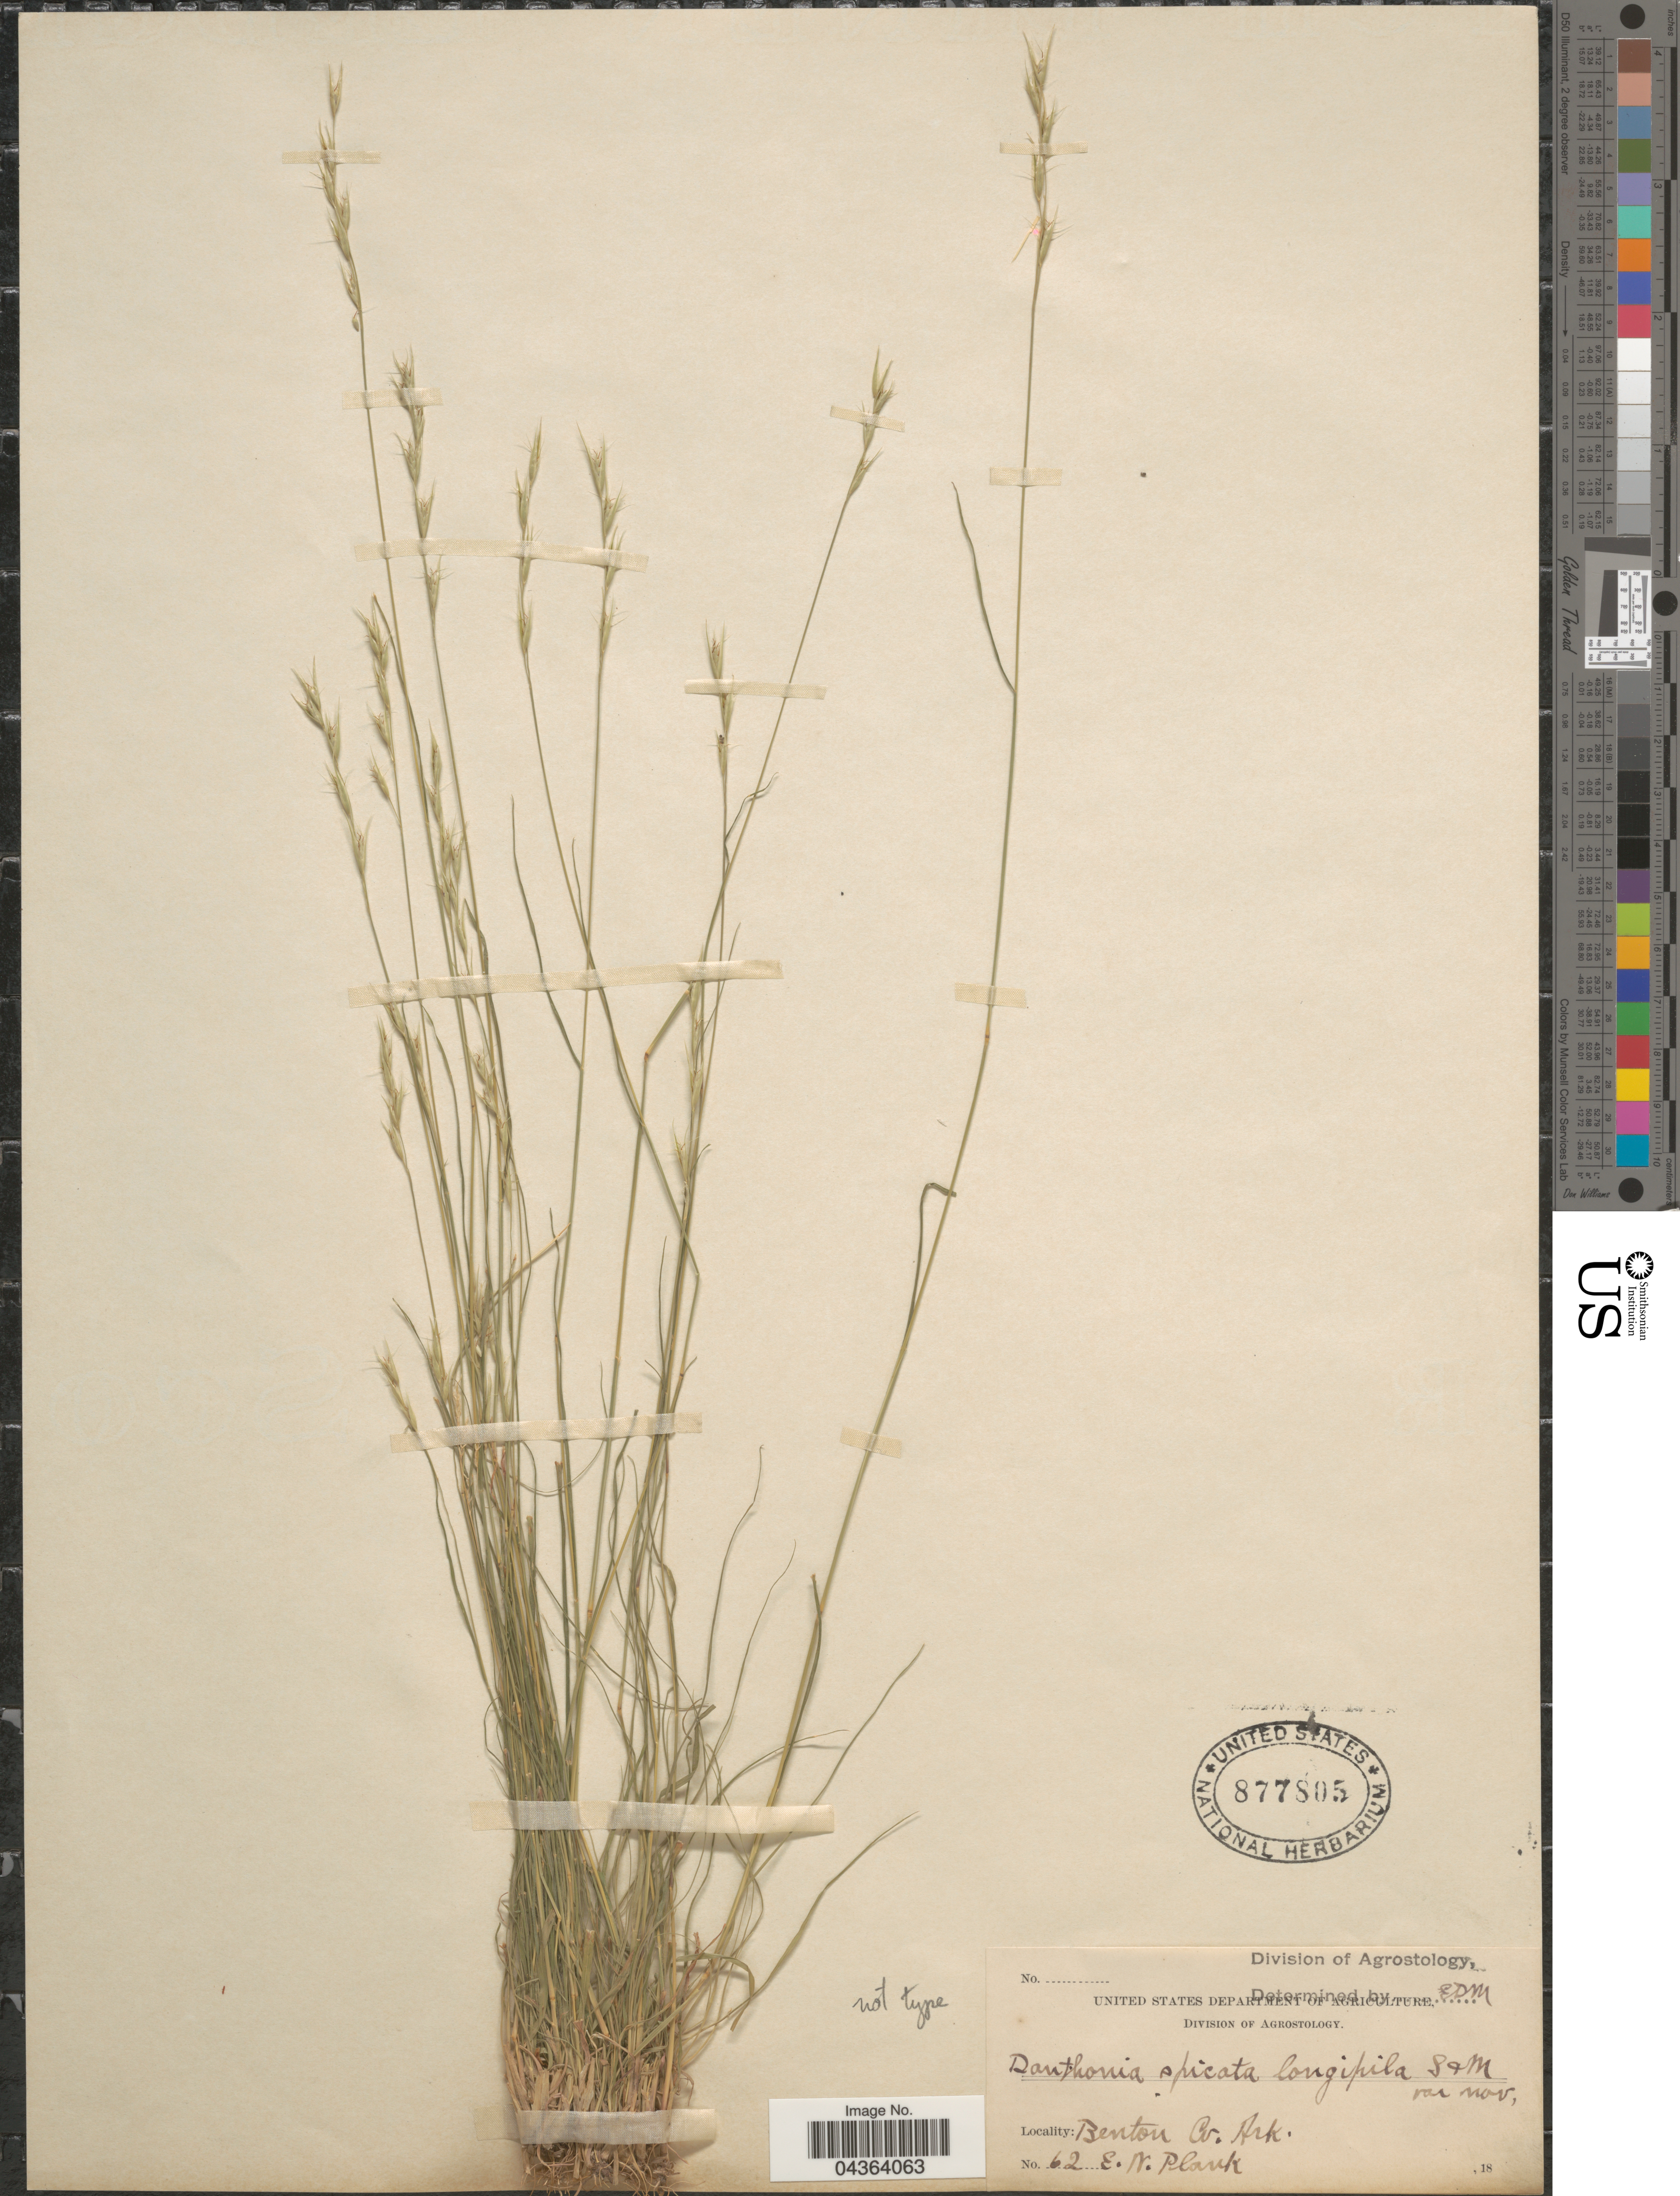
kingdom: Plantae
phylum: Tracheophyta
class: Liliopsida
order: Poales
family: Poaceae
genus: Danthonia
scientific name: Danthonia spicata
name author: (L.) P. Beauv. ex Roem. & Schult.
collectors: E. Plank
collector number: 62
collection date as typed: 18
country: United States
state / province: Arkansas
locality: Benton Co.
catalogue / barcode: US 877805